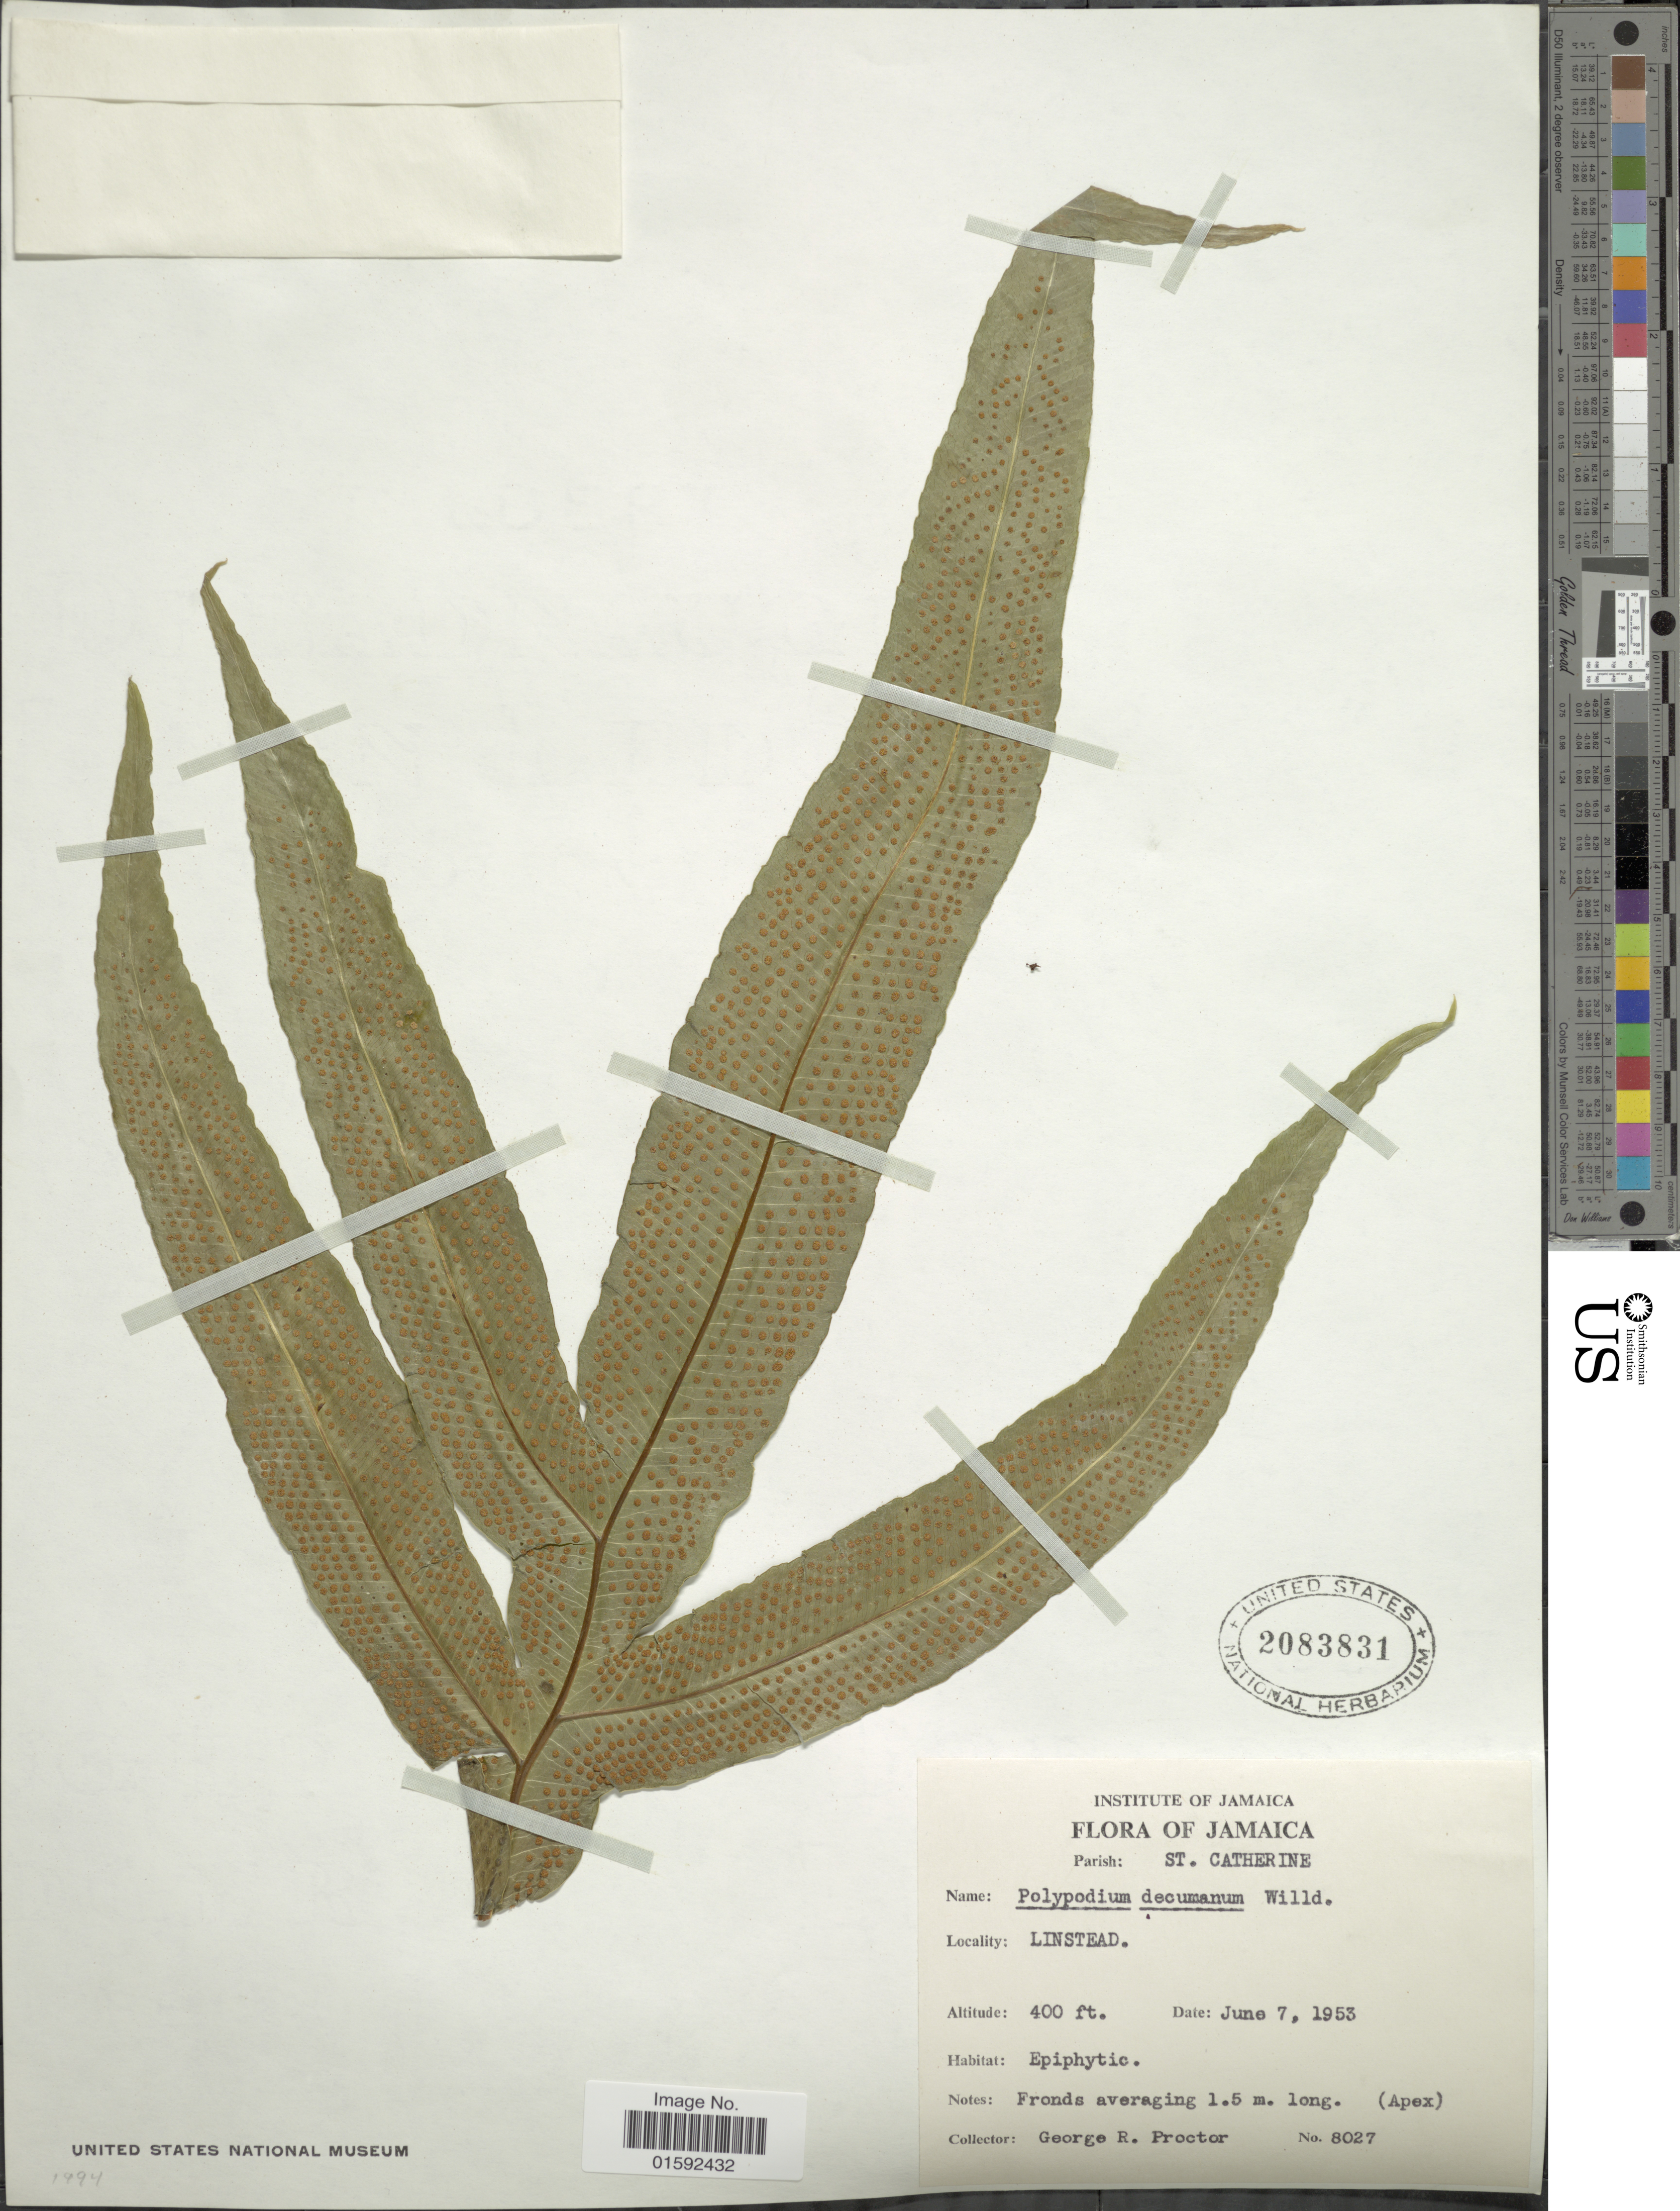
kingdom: Plantae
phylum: Tracheophyta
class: Polypodiopsida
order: Polypodiales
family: Polypodiaceae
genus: Phlebodium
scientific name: Phlebodium decumanum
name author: (Willd.) J. Sm.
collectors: G. R. Proctor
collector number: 8027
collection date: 1953-06-07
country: Jamaica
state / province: Saint Catherine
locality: Jamaica, Parish: St. Catherine, Linstead.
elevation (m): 122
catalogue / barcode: US 2083831